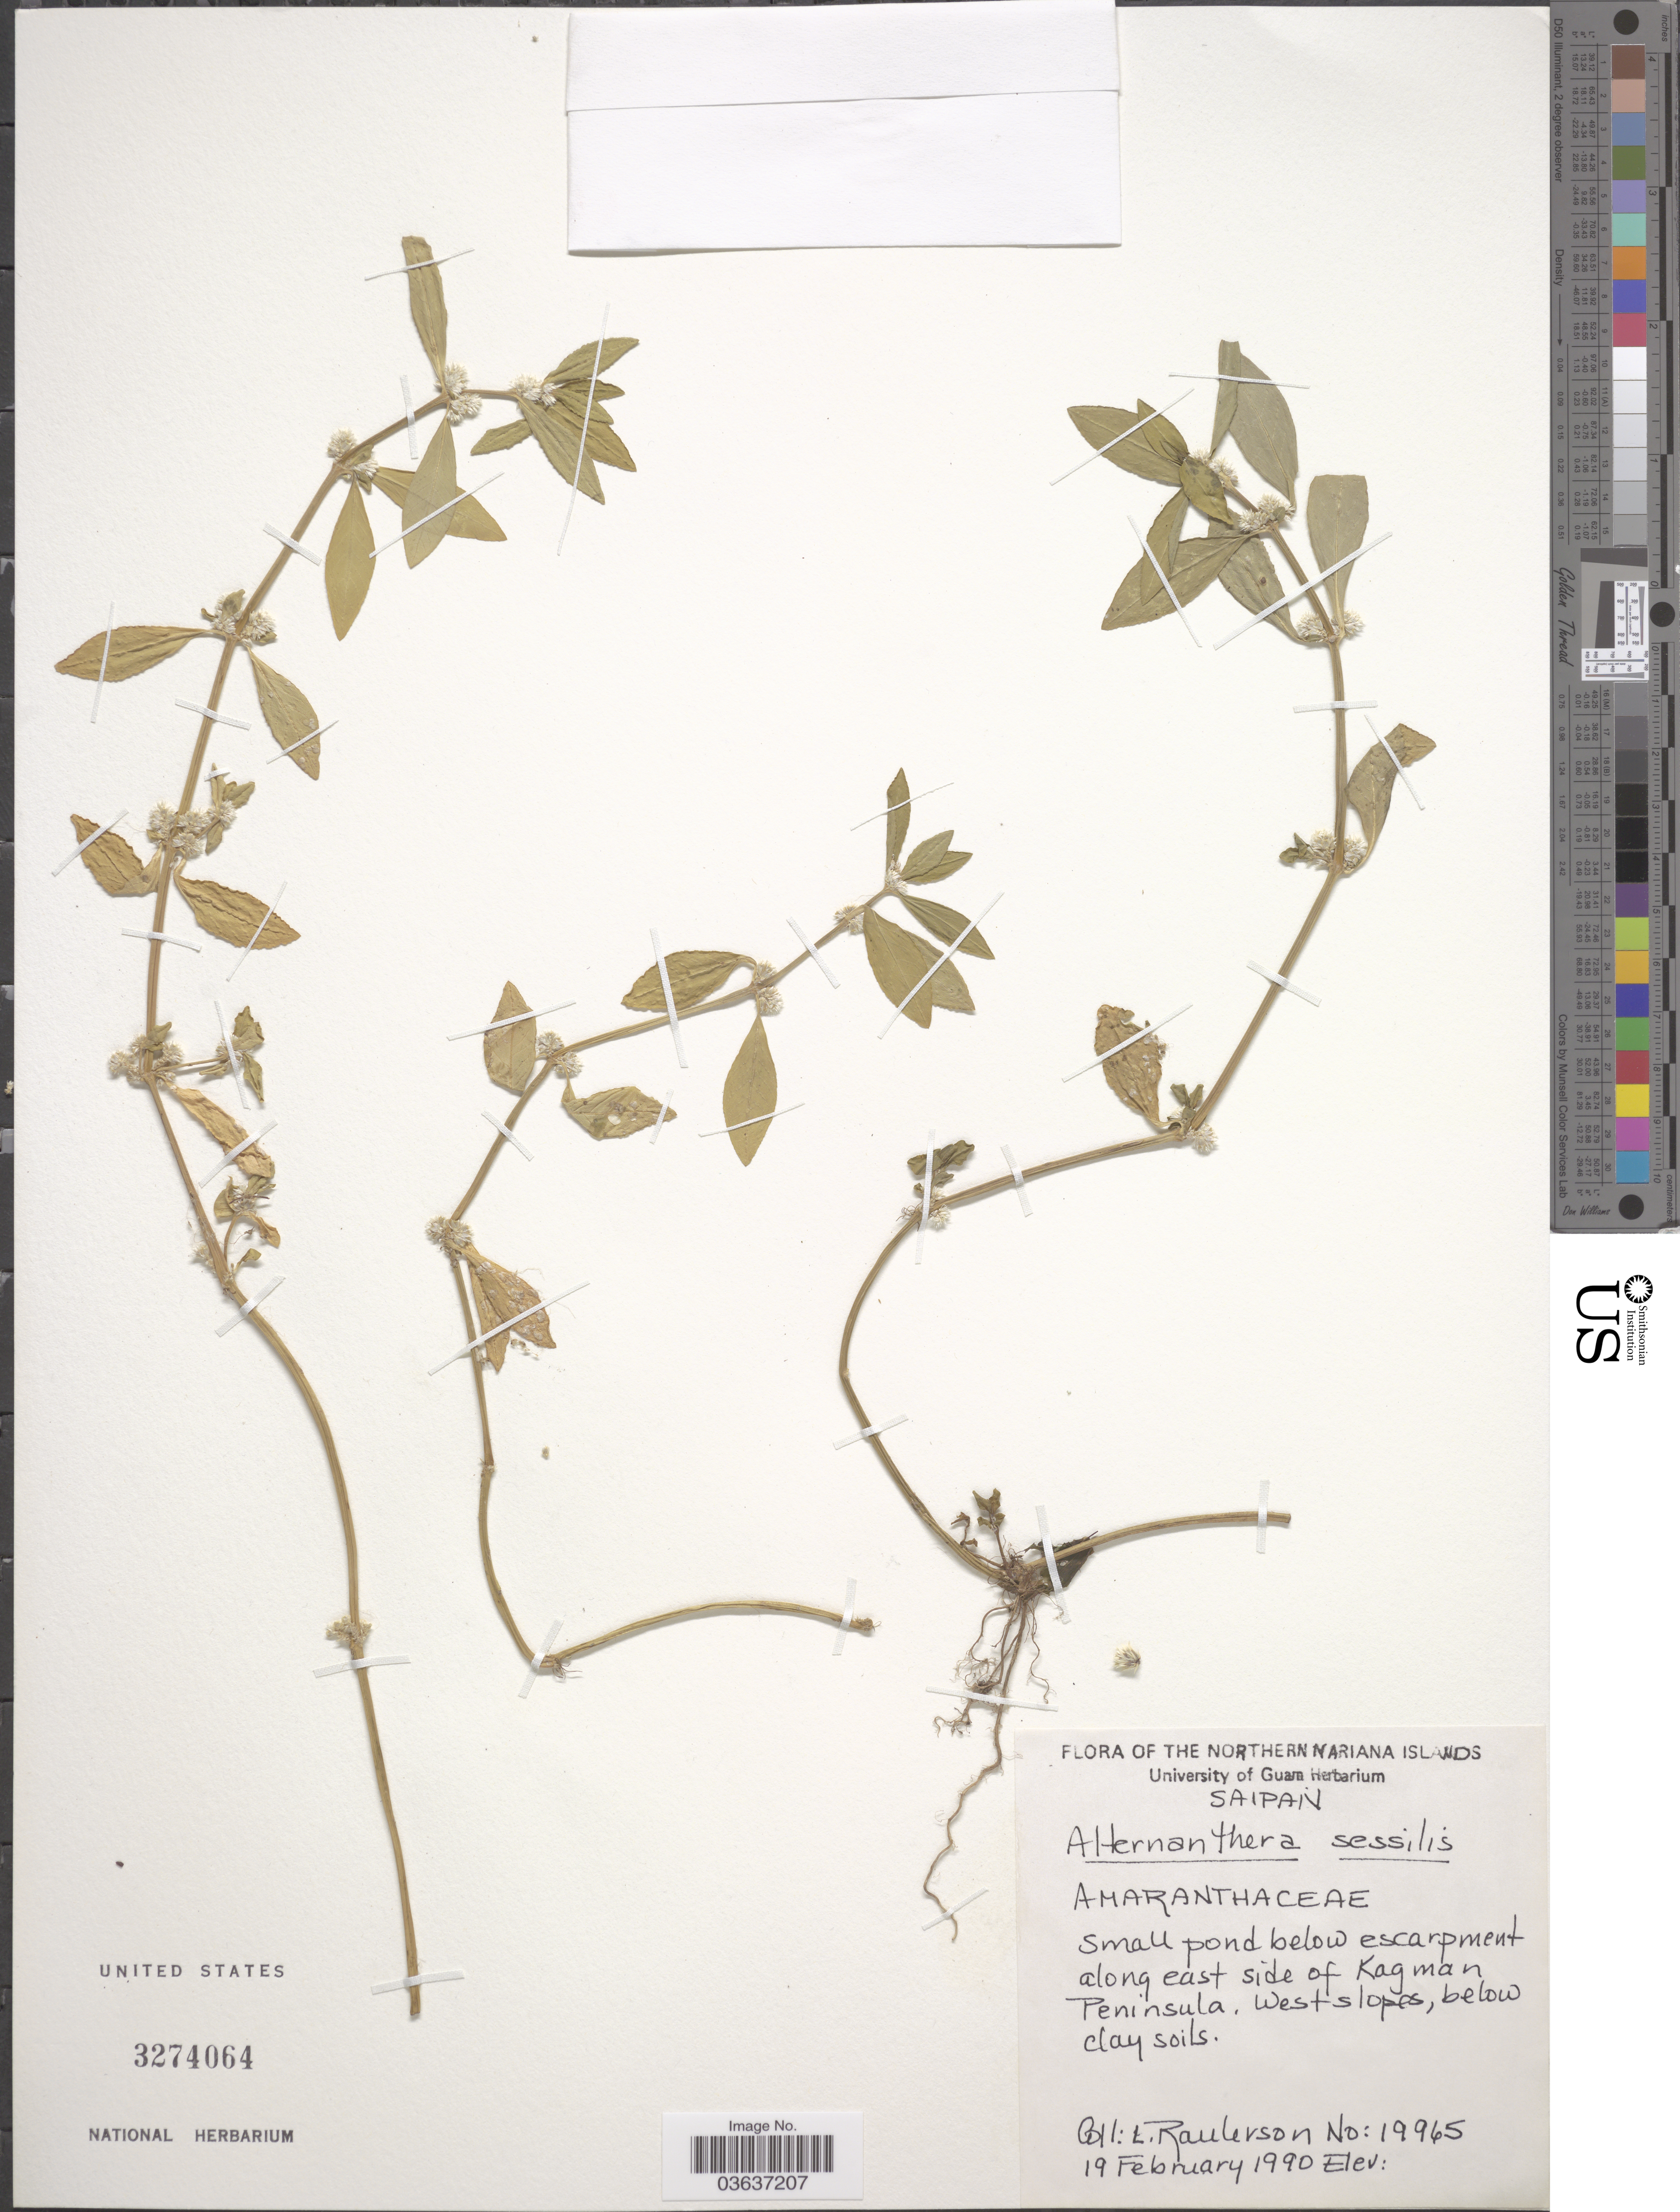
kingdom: Plantae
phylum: Tracheophyta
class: Magnoliopsida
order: Caryophyllales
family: Amaranthaceae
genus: Alternanthera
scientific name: Alternanthera sessilis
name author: (L.) DC.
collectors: L. Raulerson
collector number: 19965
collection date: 1990-02-19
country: Northern Mariana Islands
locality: Saipan. Small pond below escarpment along east side of Kagman Peninsula, west slopes.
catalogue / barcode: US 3274064